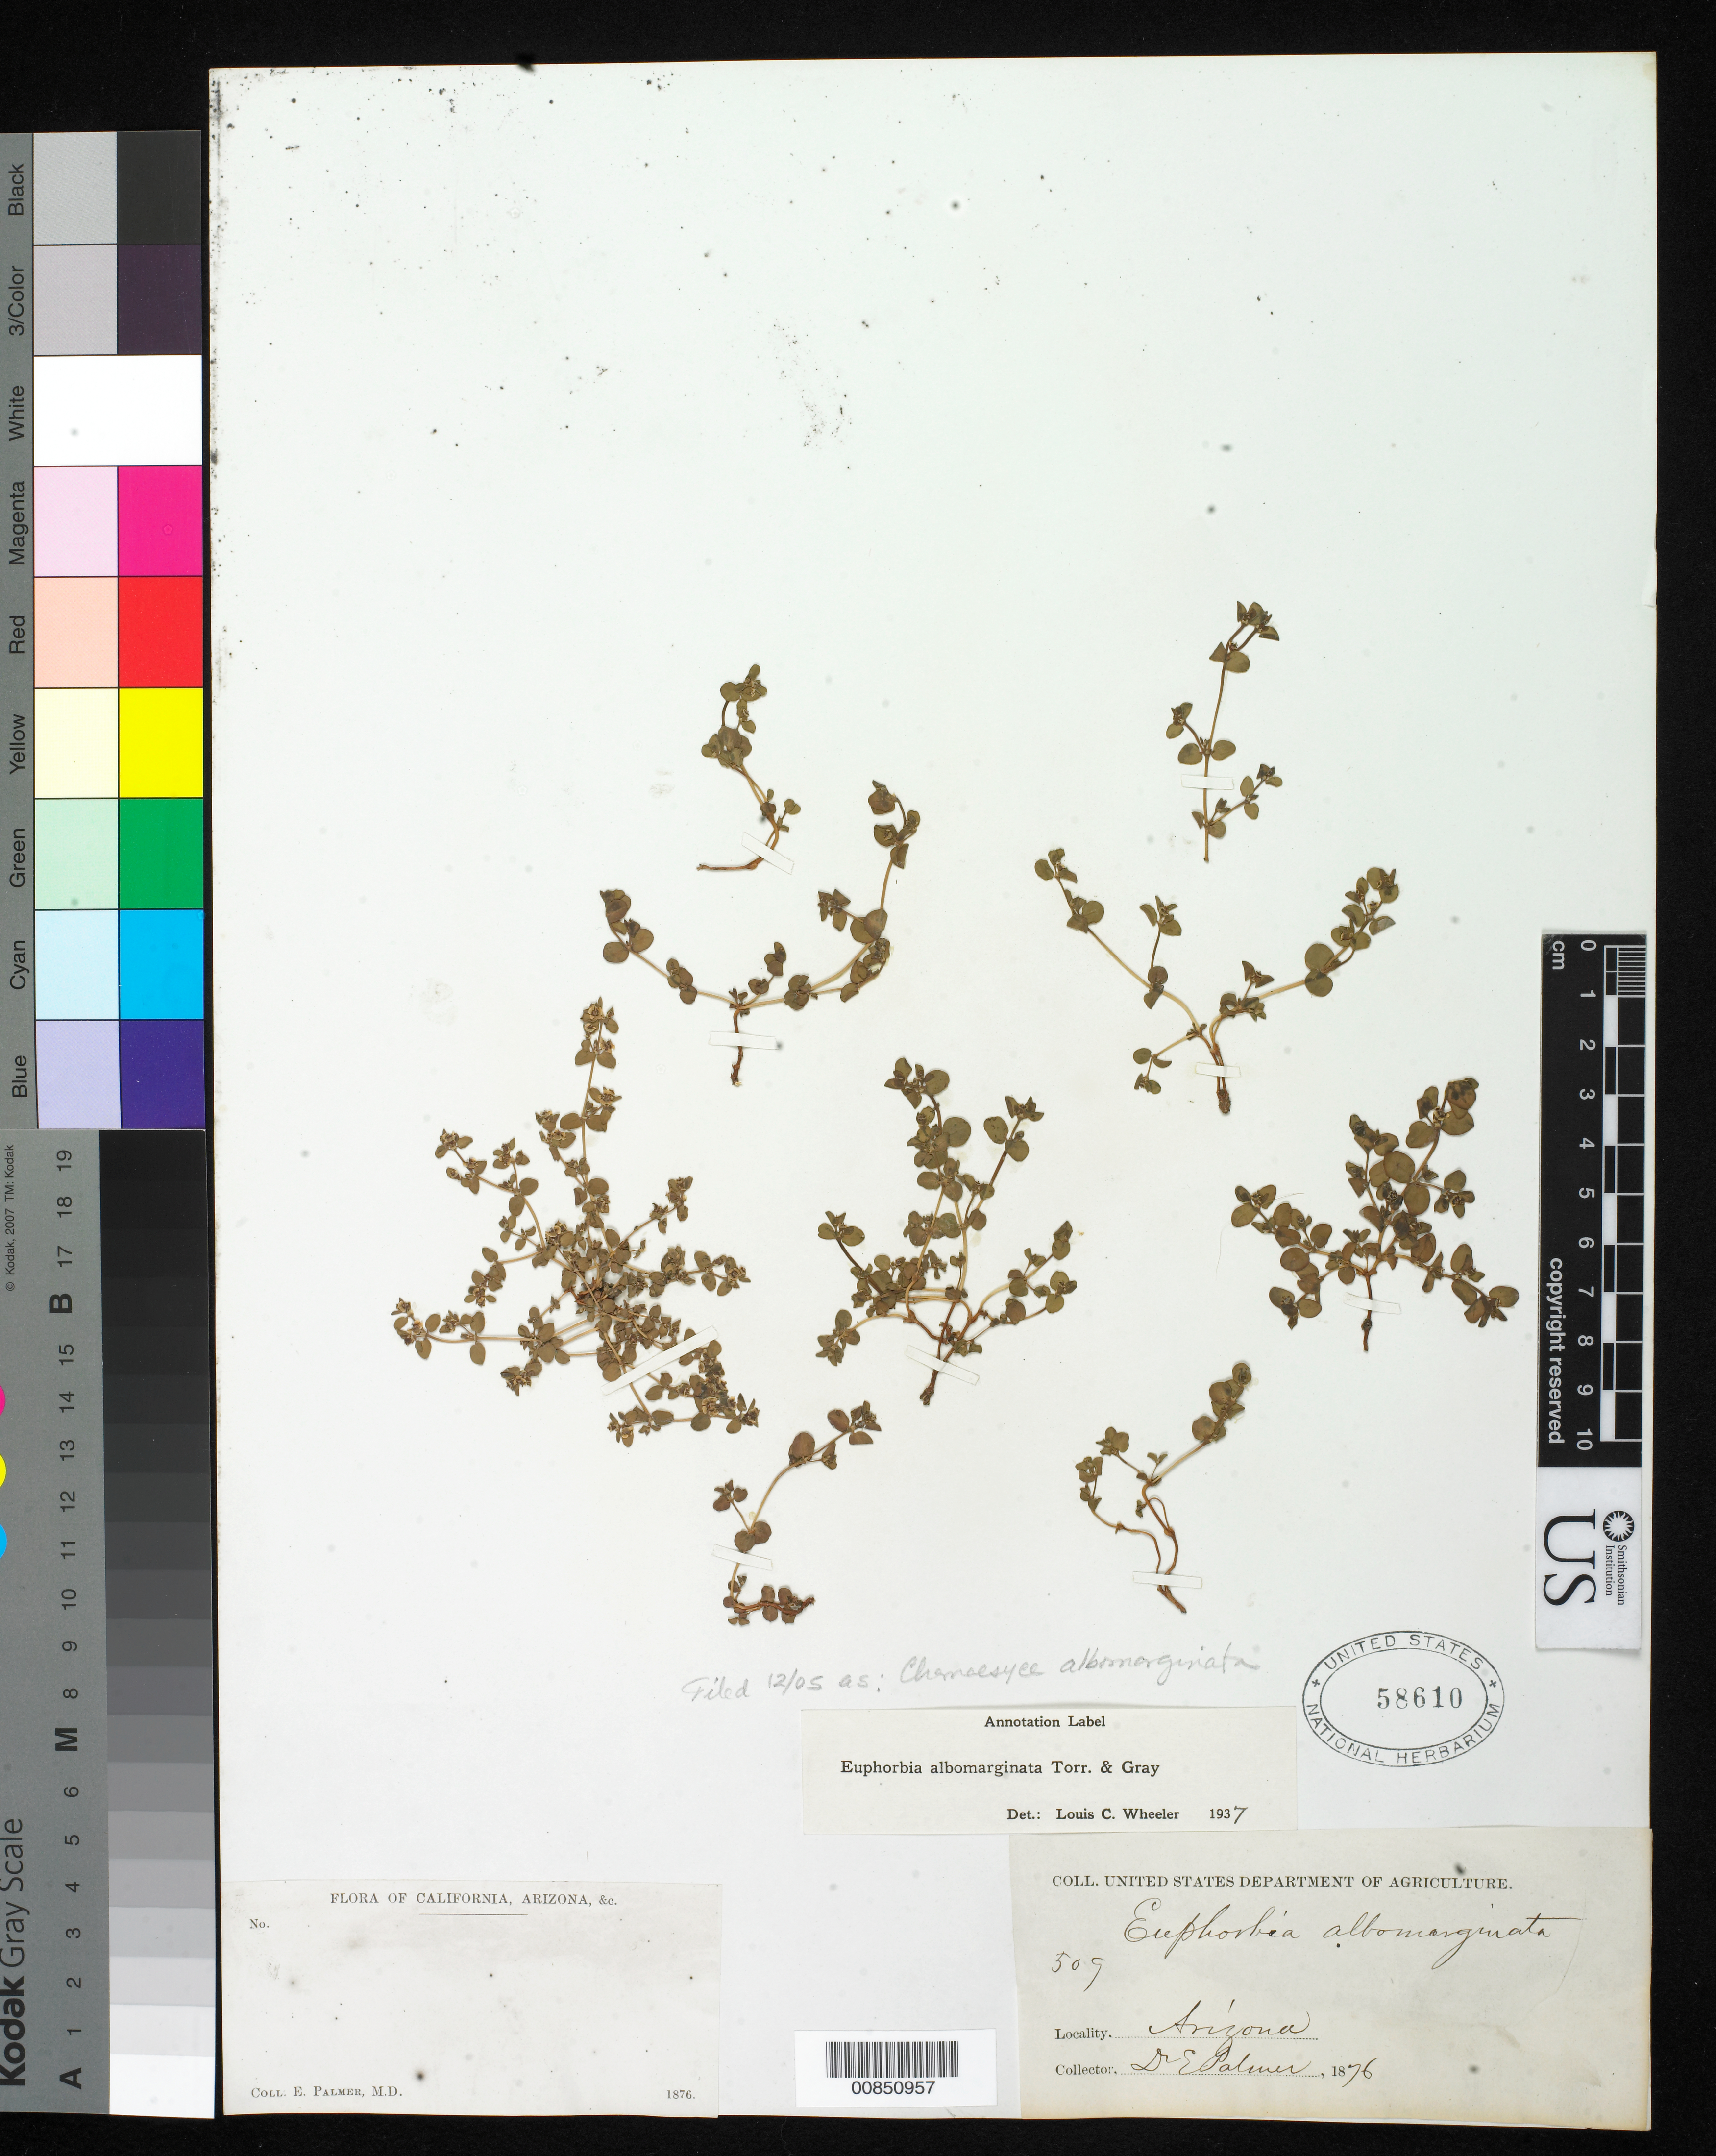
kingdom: Plantae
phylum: Tracheophyta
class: Magnoliopsida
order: Malpighiales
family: Euphorbiaceae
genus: Chamaesyce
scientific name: Chamaesyce albomarginata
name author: (Torr. & A. Gray) Small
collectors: E. Palmer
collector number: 509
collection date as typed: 1876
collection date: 1876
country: United States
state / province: Arizona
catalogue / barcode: US 58610